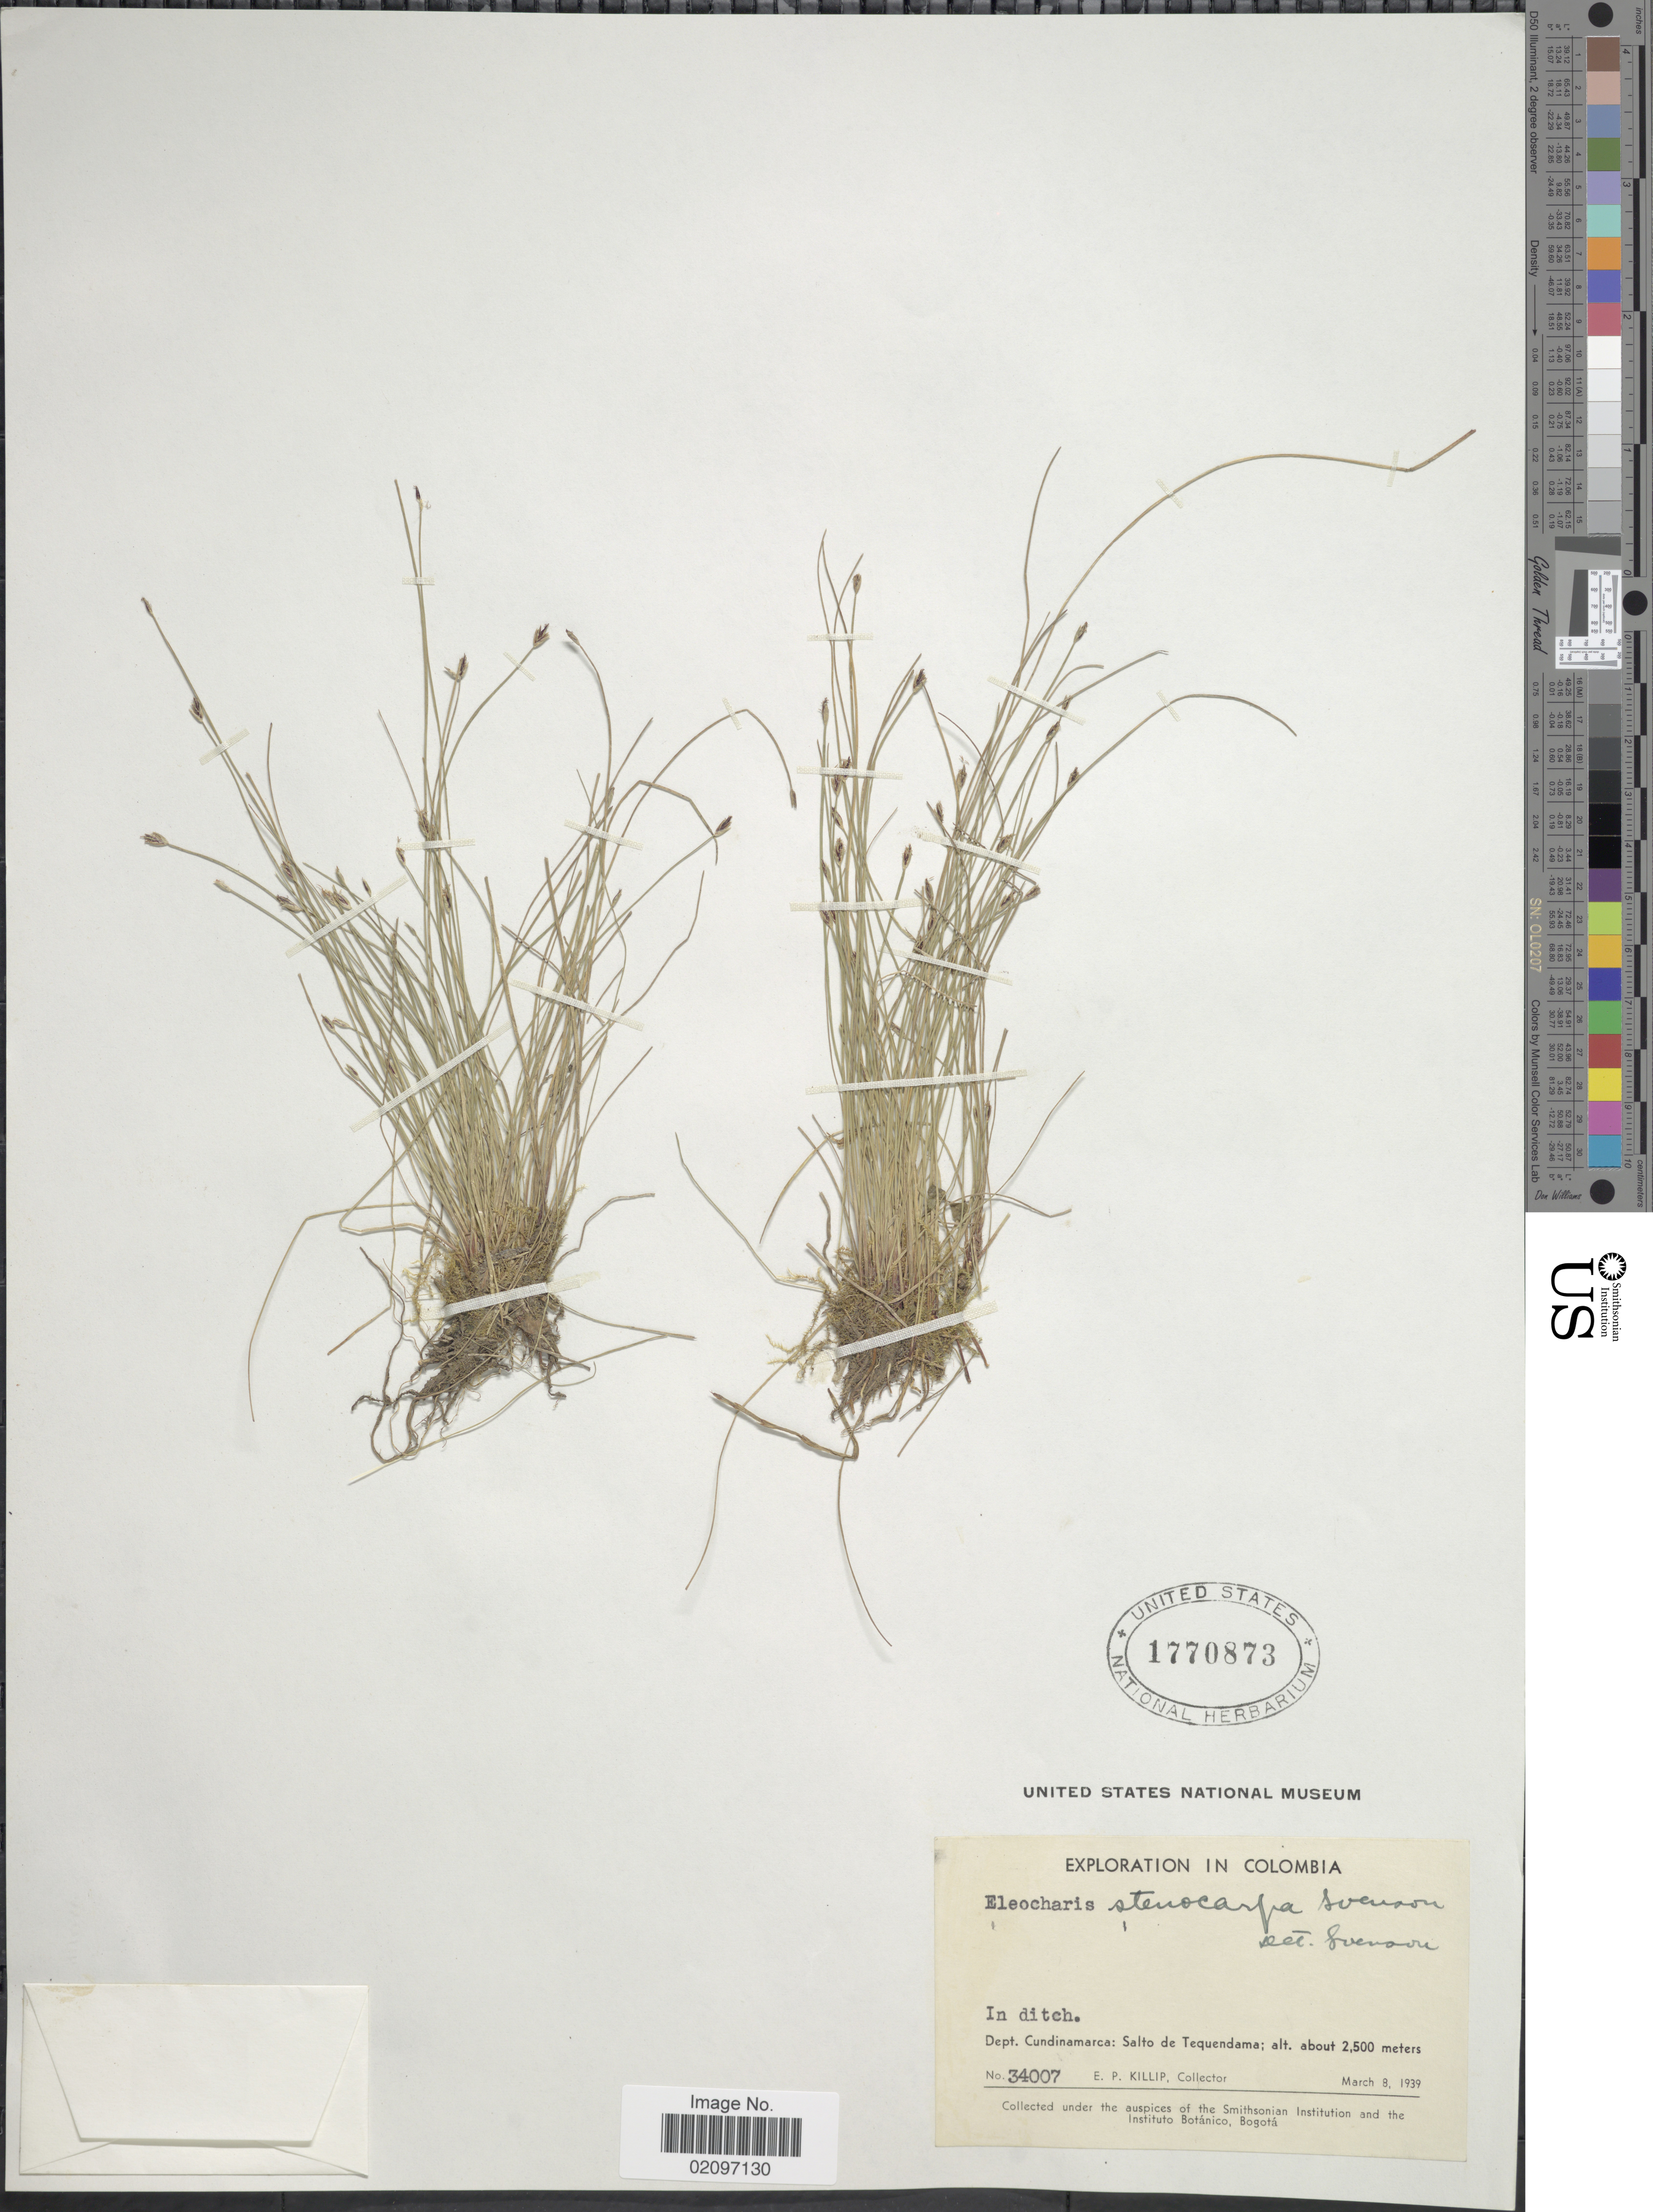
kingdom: Plantae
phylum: Tracheophyta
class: Liliopsida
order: Poales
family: Cyperaceae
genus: Eleocharis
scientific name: Eleocharis stenocarpa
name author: Svenson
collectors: E. P. Killip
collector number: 34007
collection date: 1939-03-08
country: Colombia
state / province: Cundinamarca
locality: Dept. Cundinamarca: Salto de Tequendama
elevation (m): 2500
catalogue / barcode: US 1770873